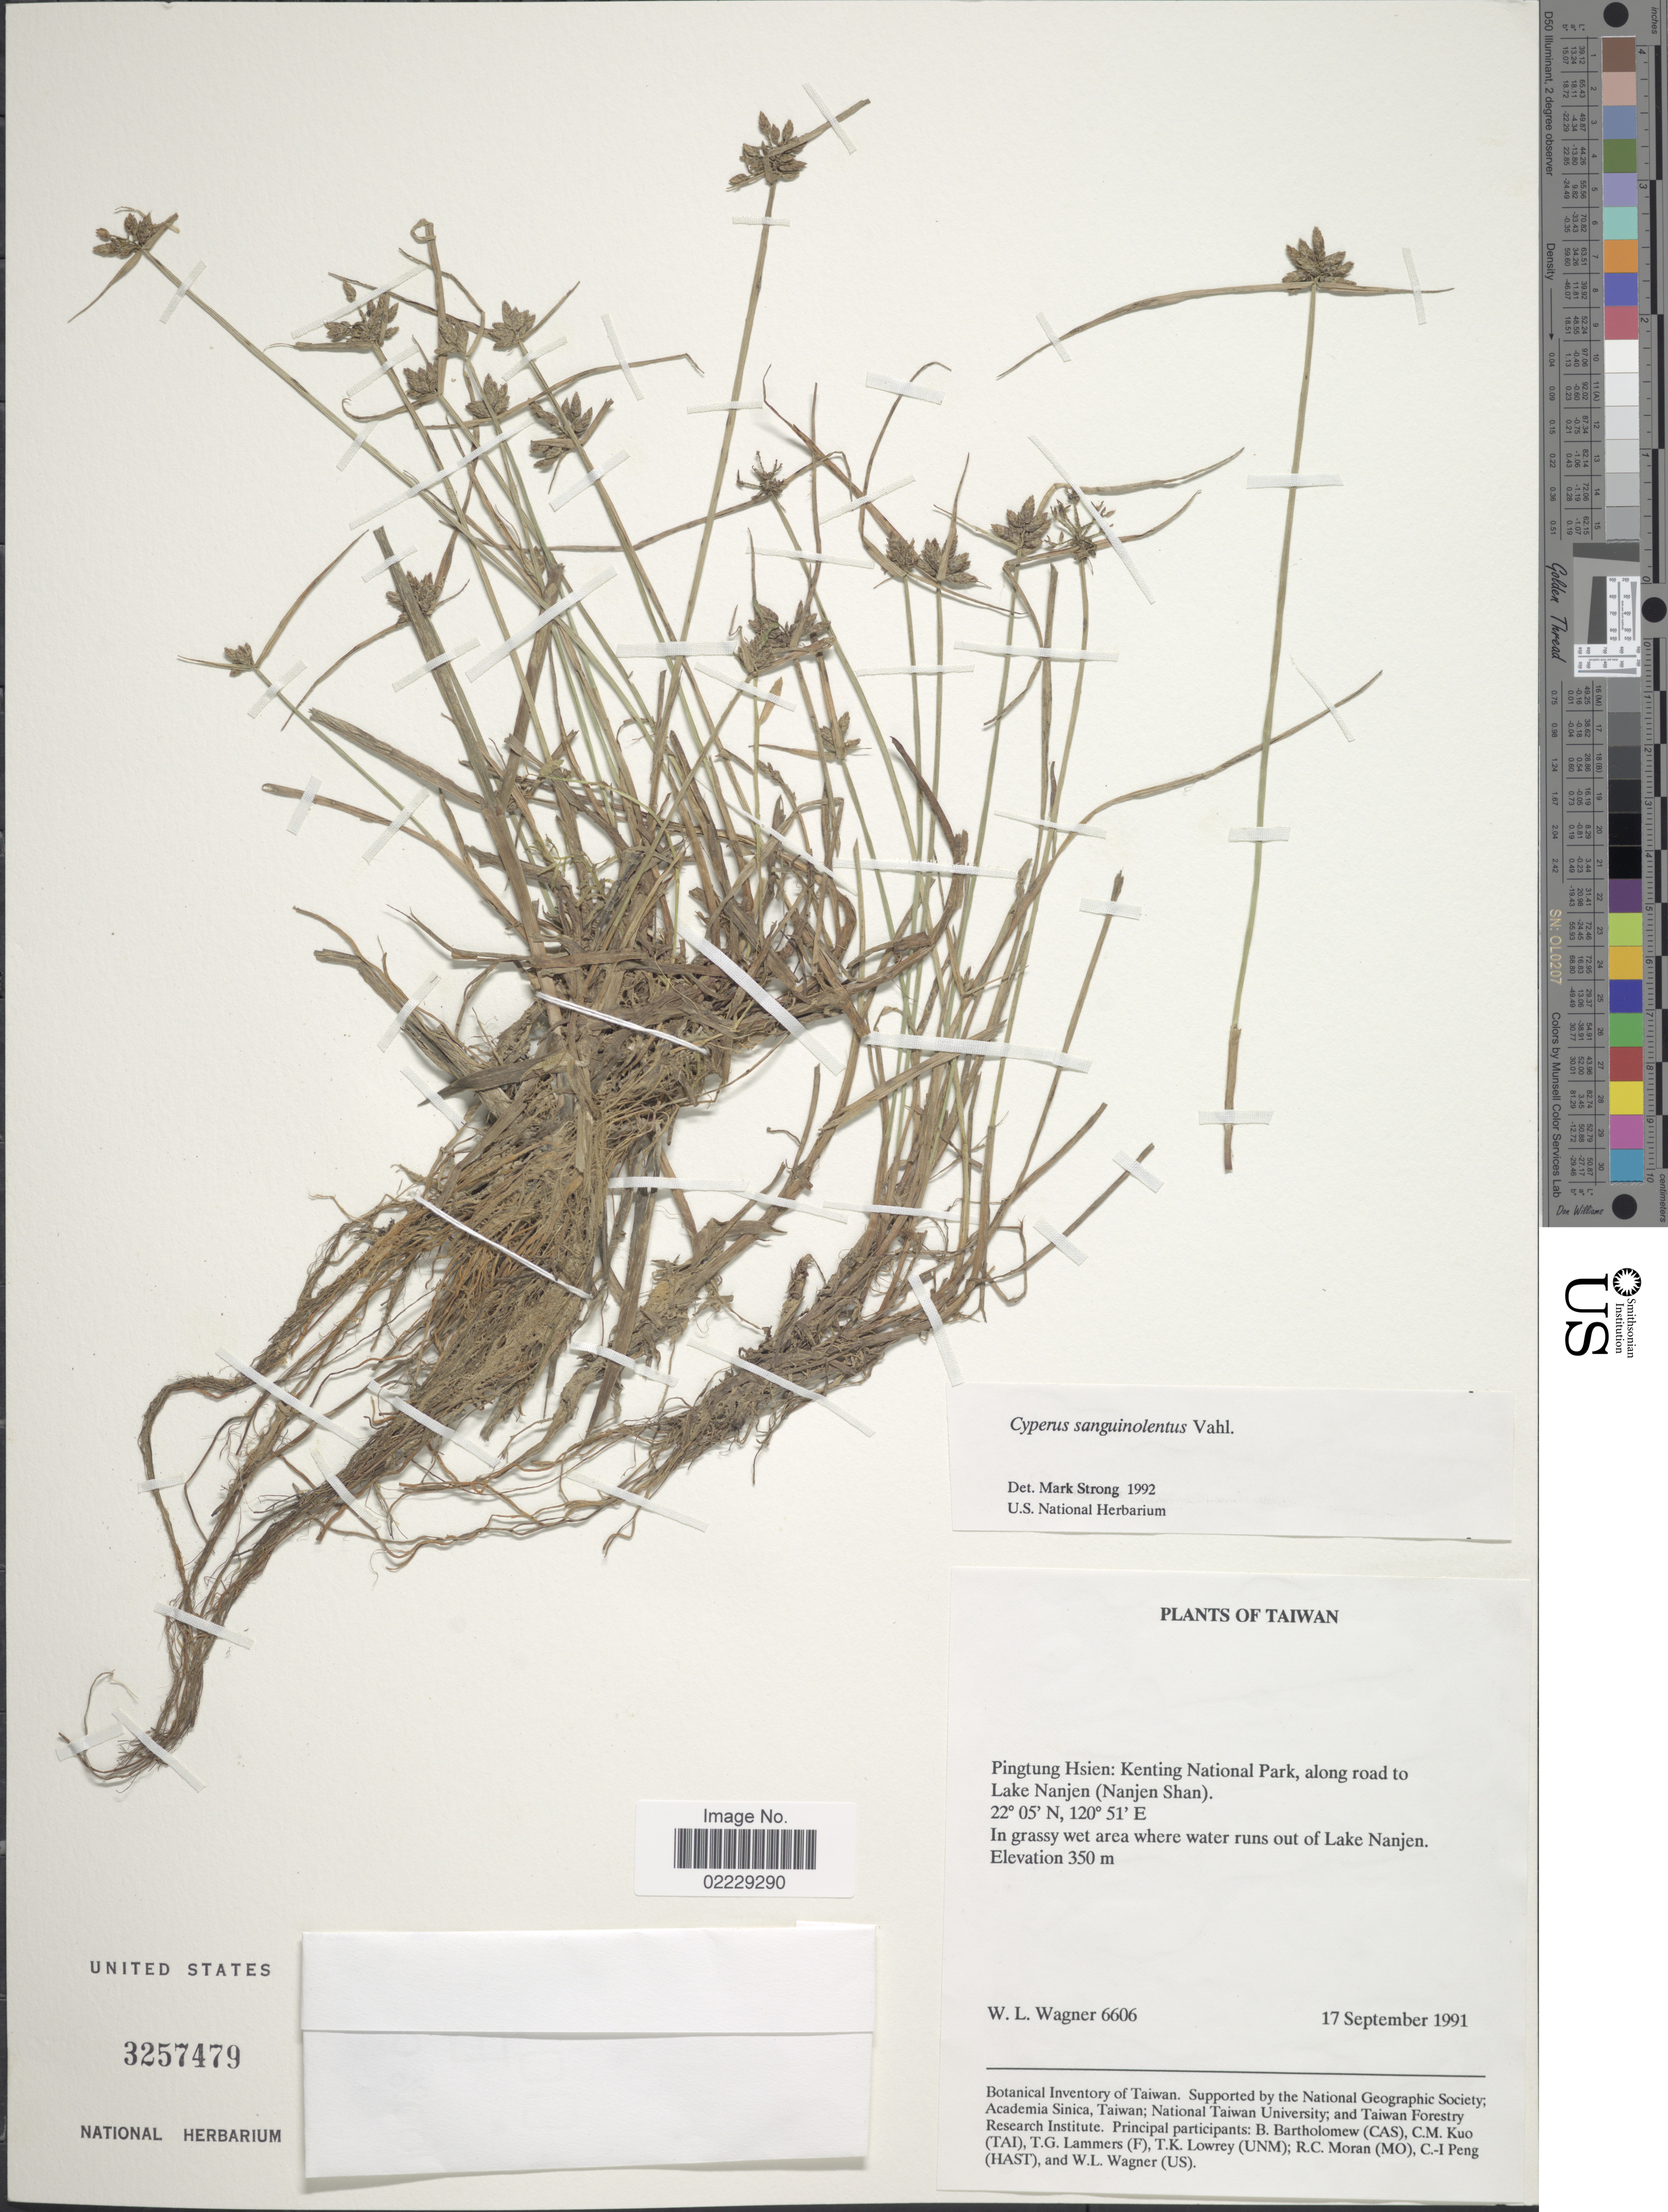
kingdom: Plantae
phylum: Tracheophyta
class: Liliopsida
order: Poales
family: Cyperaceae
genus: Cyperus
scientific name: Cyperus sanguinolentus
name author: Vahl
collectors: W. L. Wagner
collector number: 6606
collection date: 1991-09-17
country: Taiwan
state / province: Pingtung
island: Taiwan [Formosa]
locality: Pingtung Hsien: Kenting National Park, along road to Lake Nanjen (Nanjen Shan)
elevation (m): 350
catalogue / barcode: US 3257479